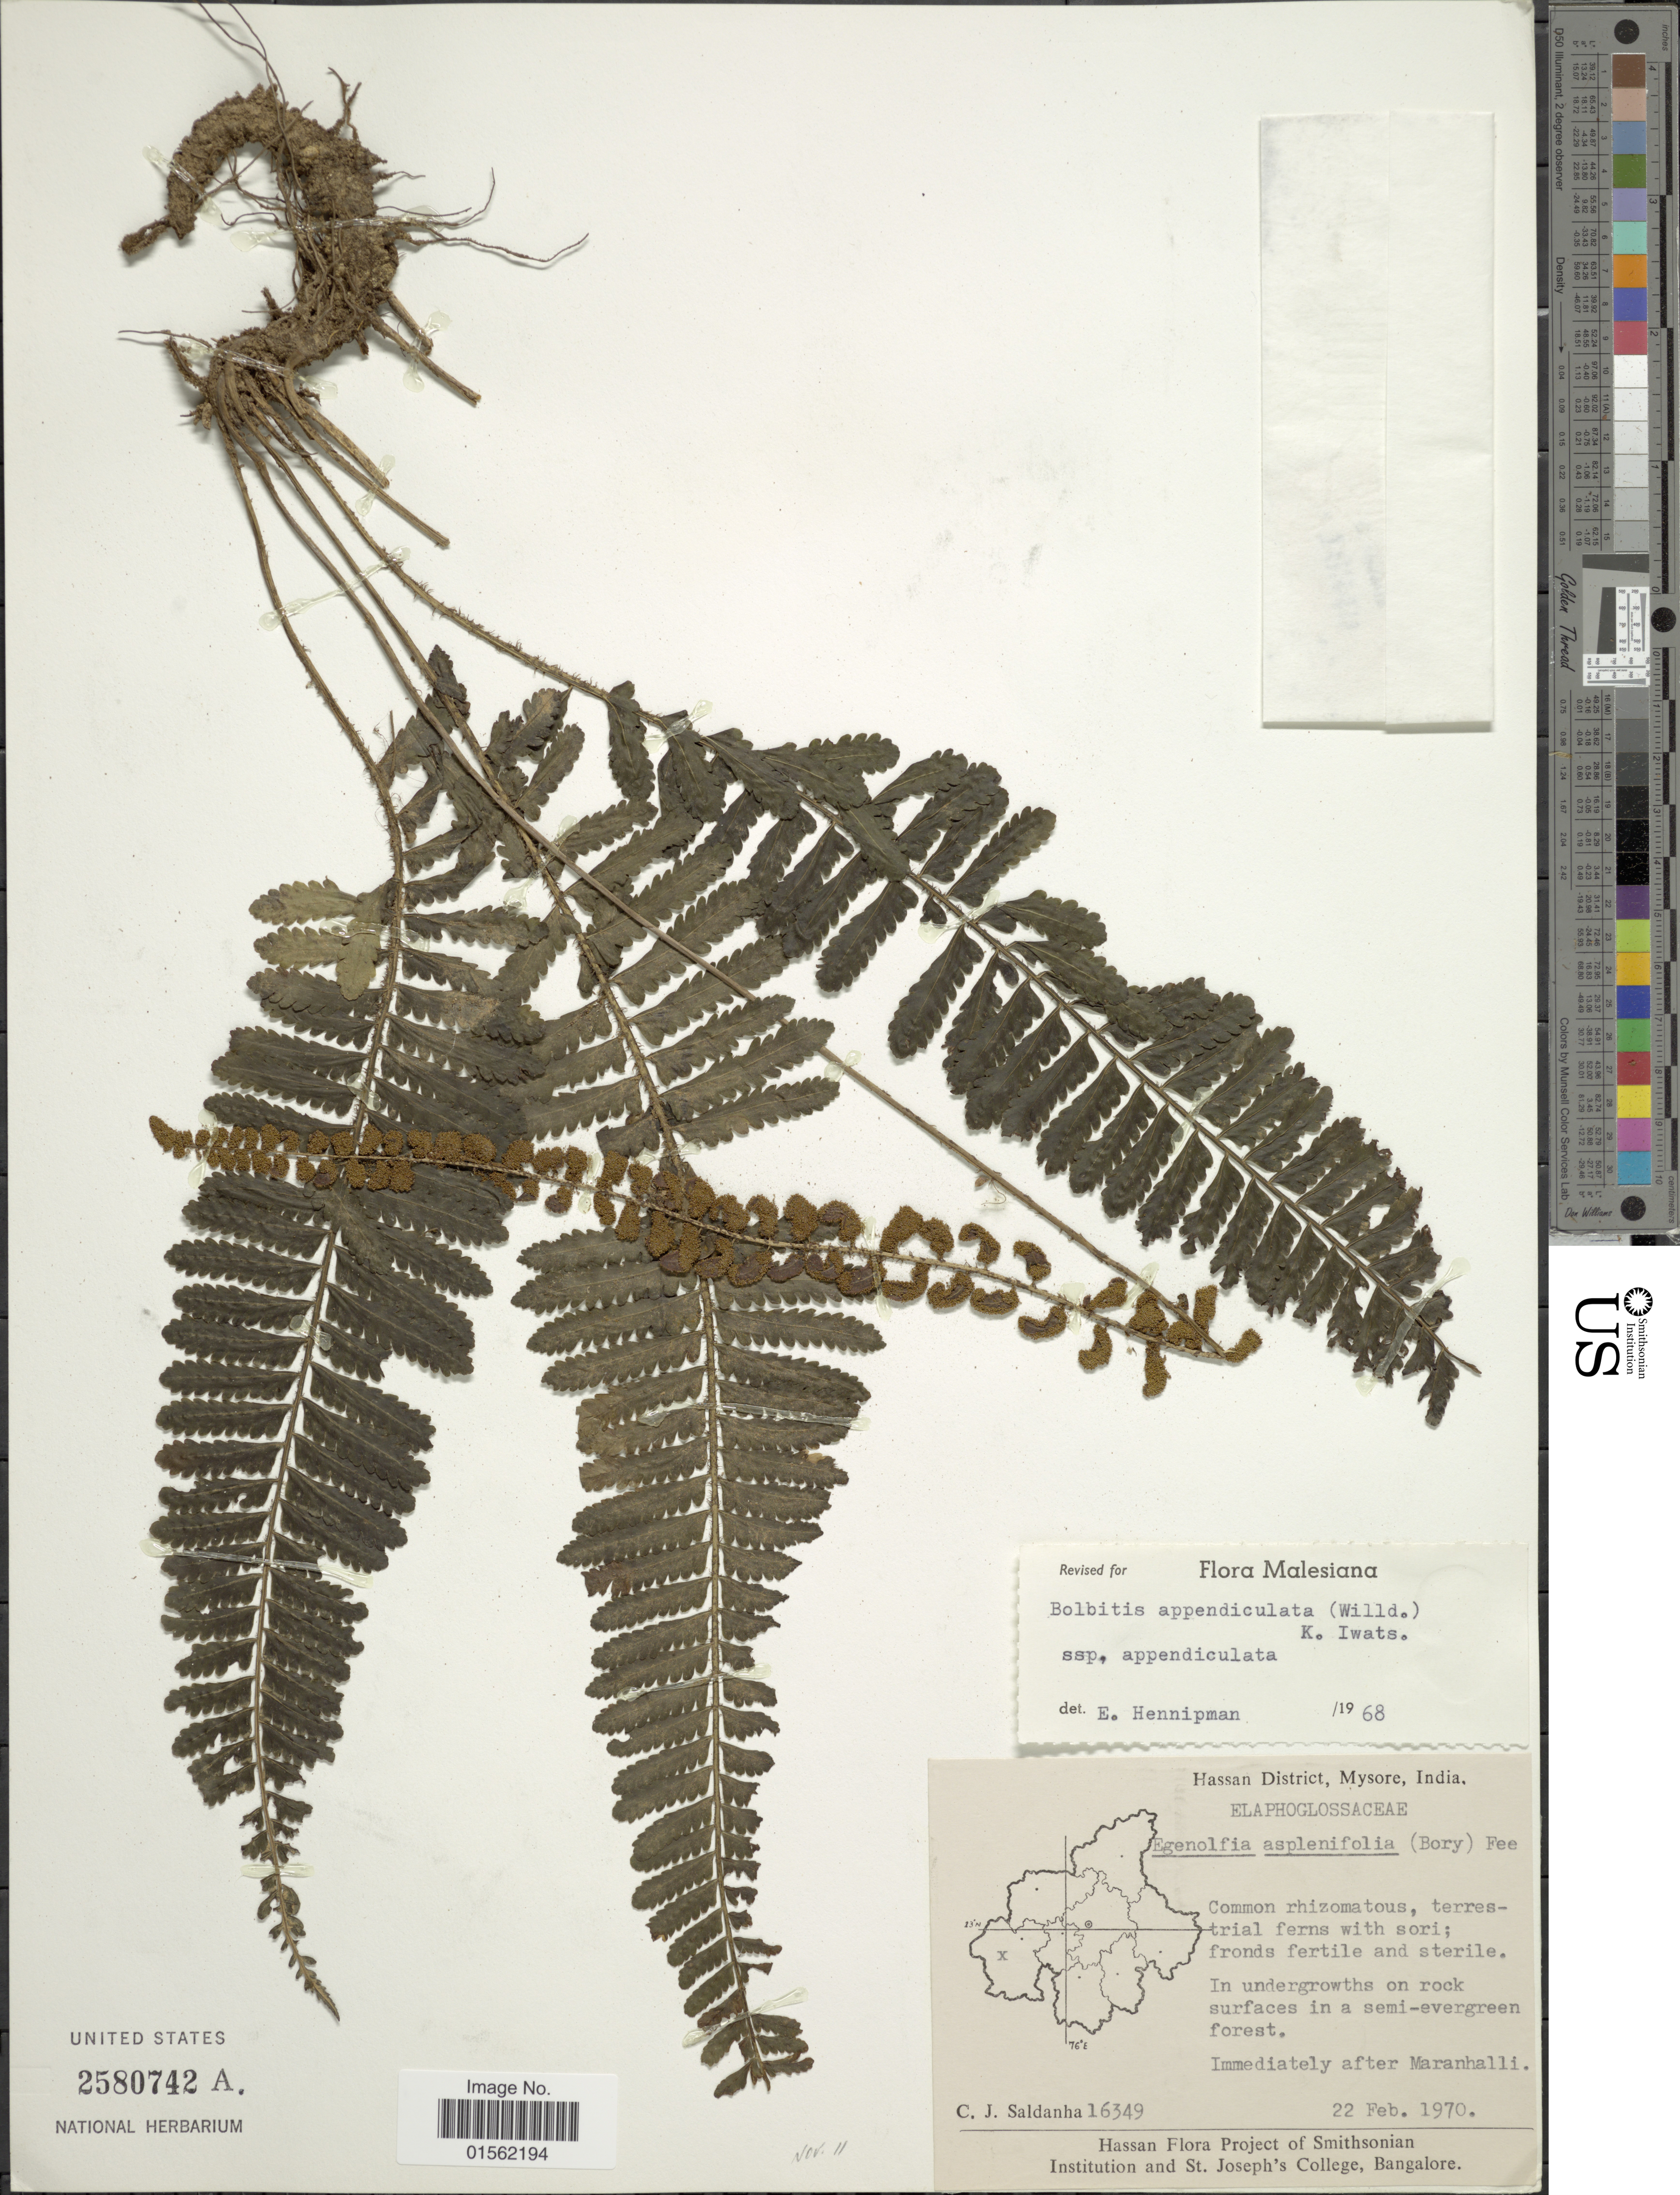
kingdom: Plantae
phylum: Tracheophyta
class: Polypodiopsida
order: Polypodiales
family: Dryopteridaceae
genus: Bolbitis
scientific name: Bolbitis appendiculata var. appendiculata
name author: (Willd.) K. Iwats.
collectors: C. J. Saldanha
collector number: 16349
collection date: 1970-02-22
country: India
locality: Hassan District Mysore, India, immediately after Maranhalli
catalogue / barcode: US 2580742A